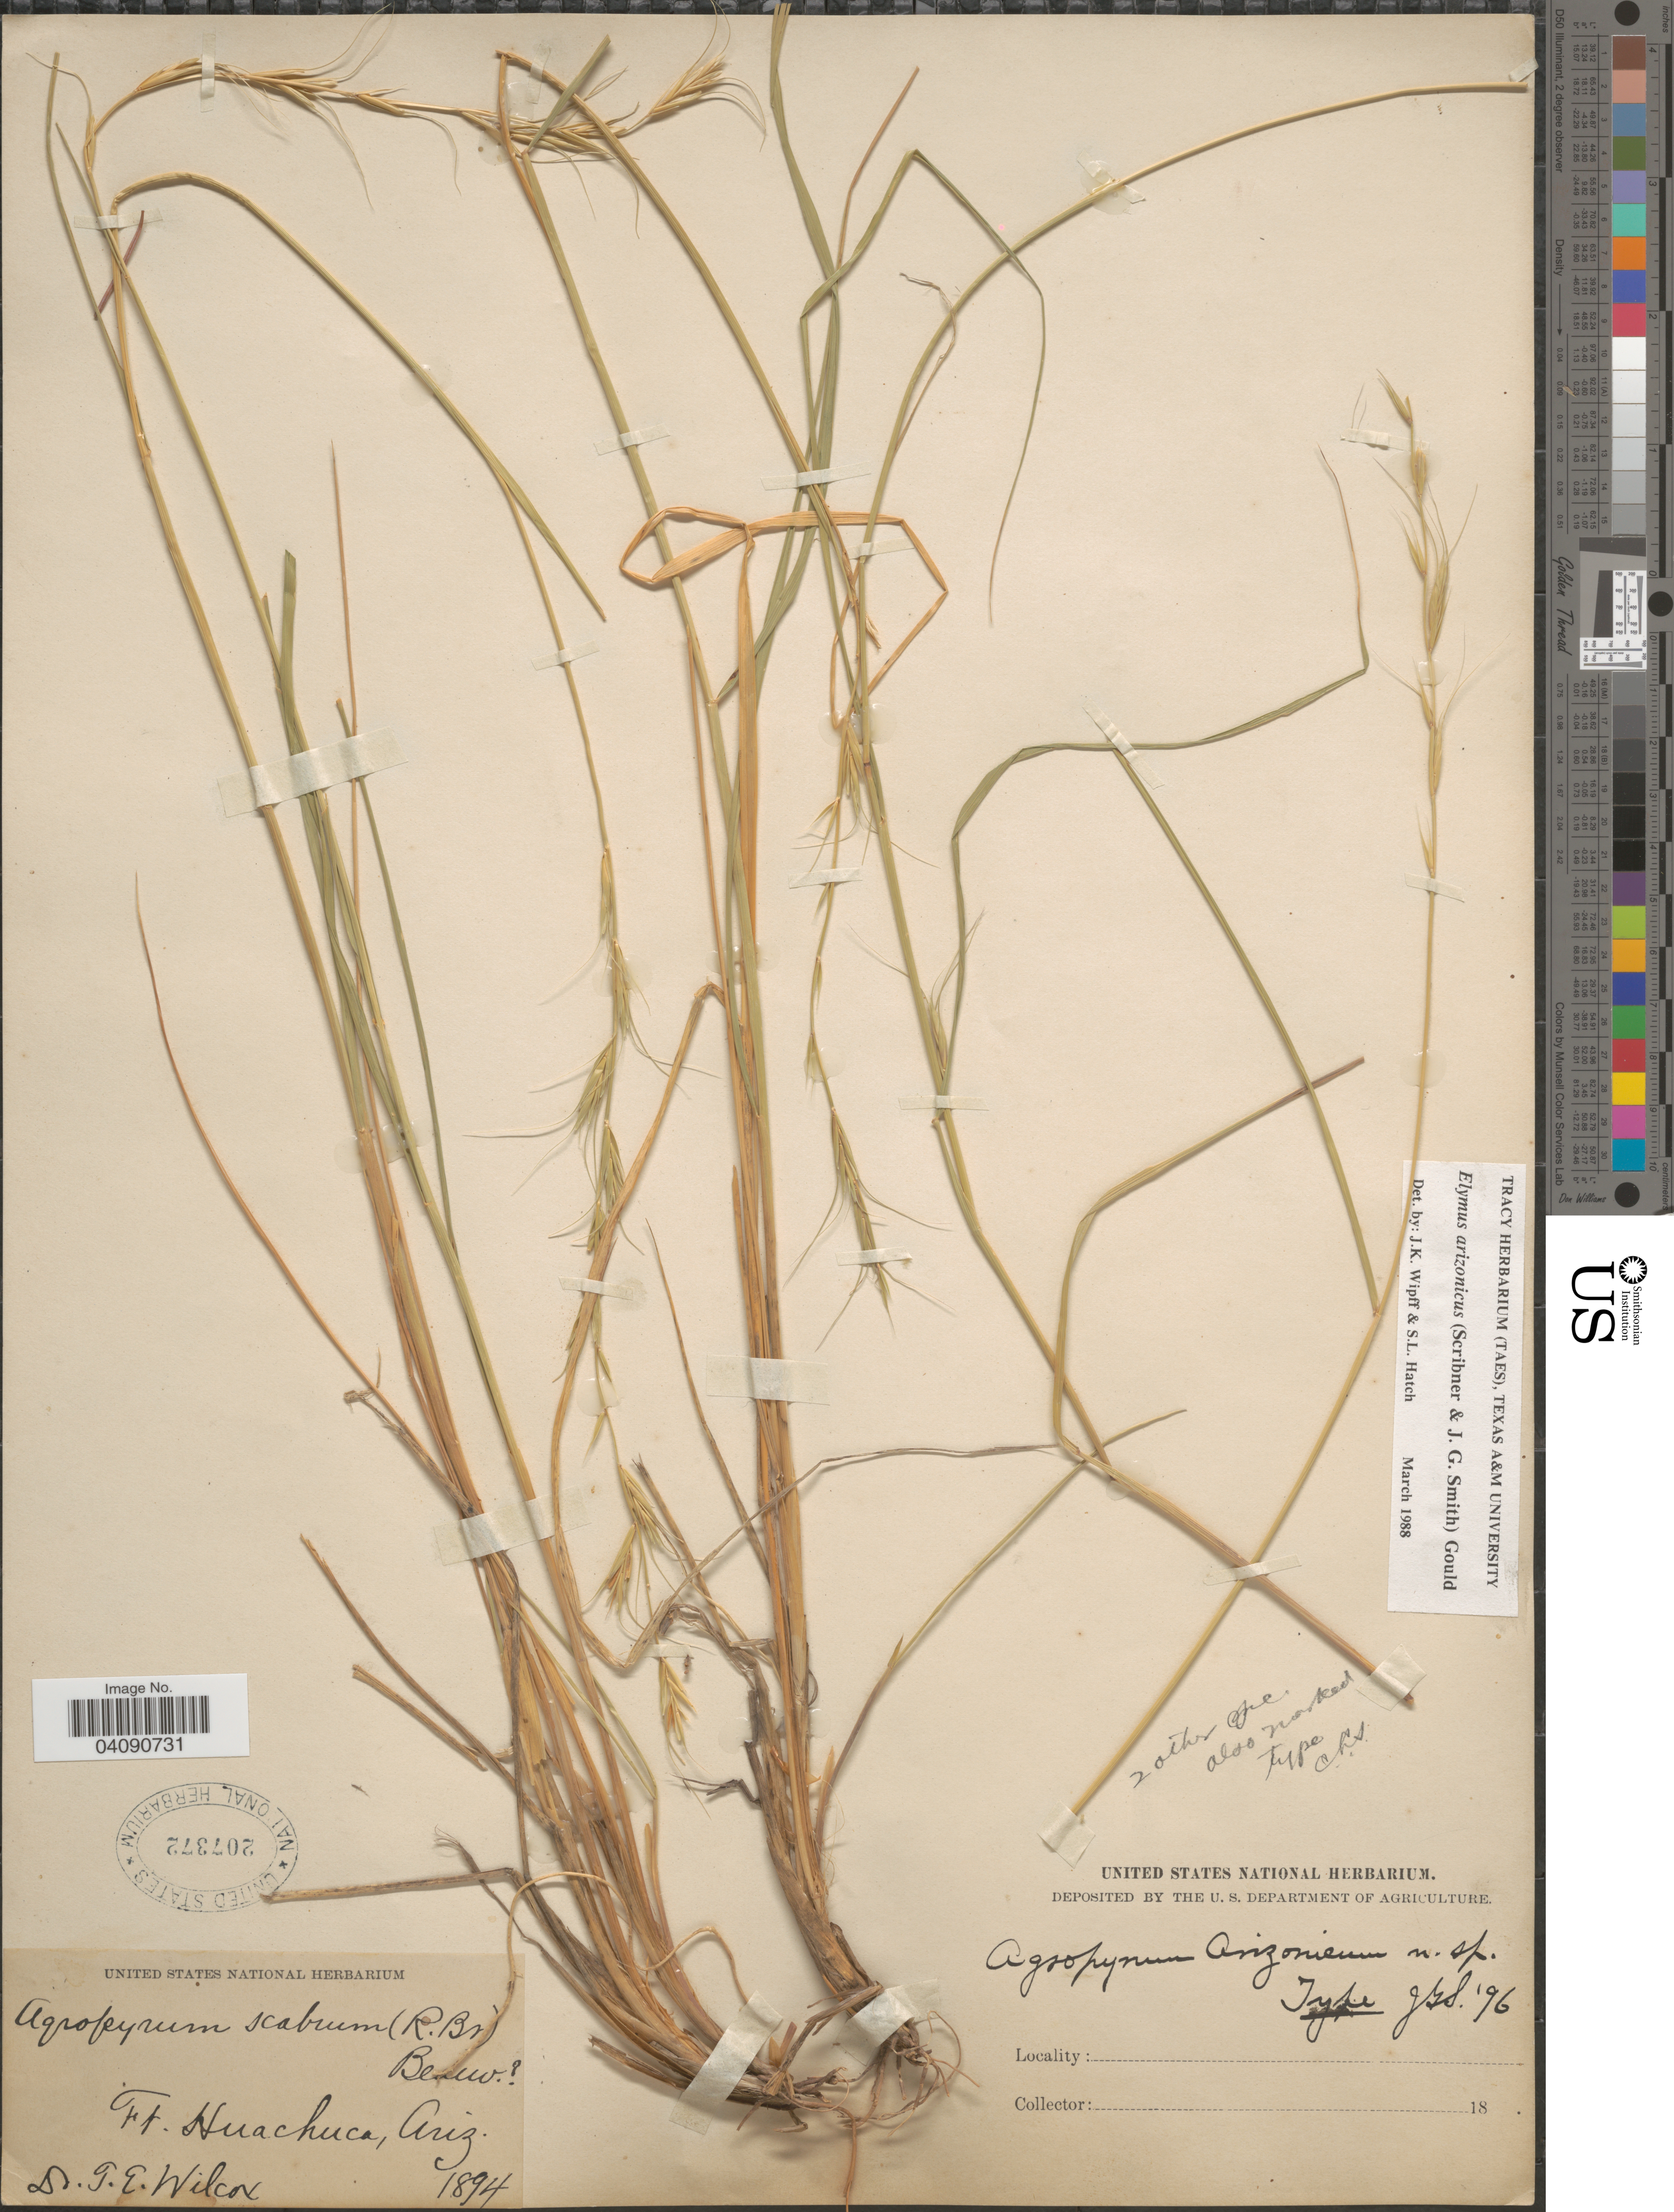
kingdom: Plantae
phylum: Tracheophyta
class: Liliopsida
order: Poales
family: Poaceae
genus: Elymus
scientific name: Elymus arizonicus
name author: (Scribn. & J.G. Sm.) Gould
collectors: T. E. Wilcox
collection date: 1894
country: United States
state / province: Arizona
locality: Ft. Huachuca.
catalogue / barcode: US 207372